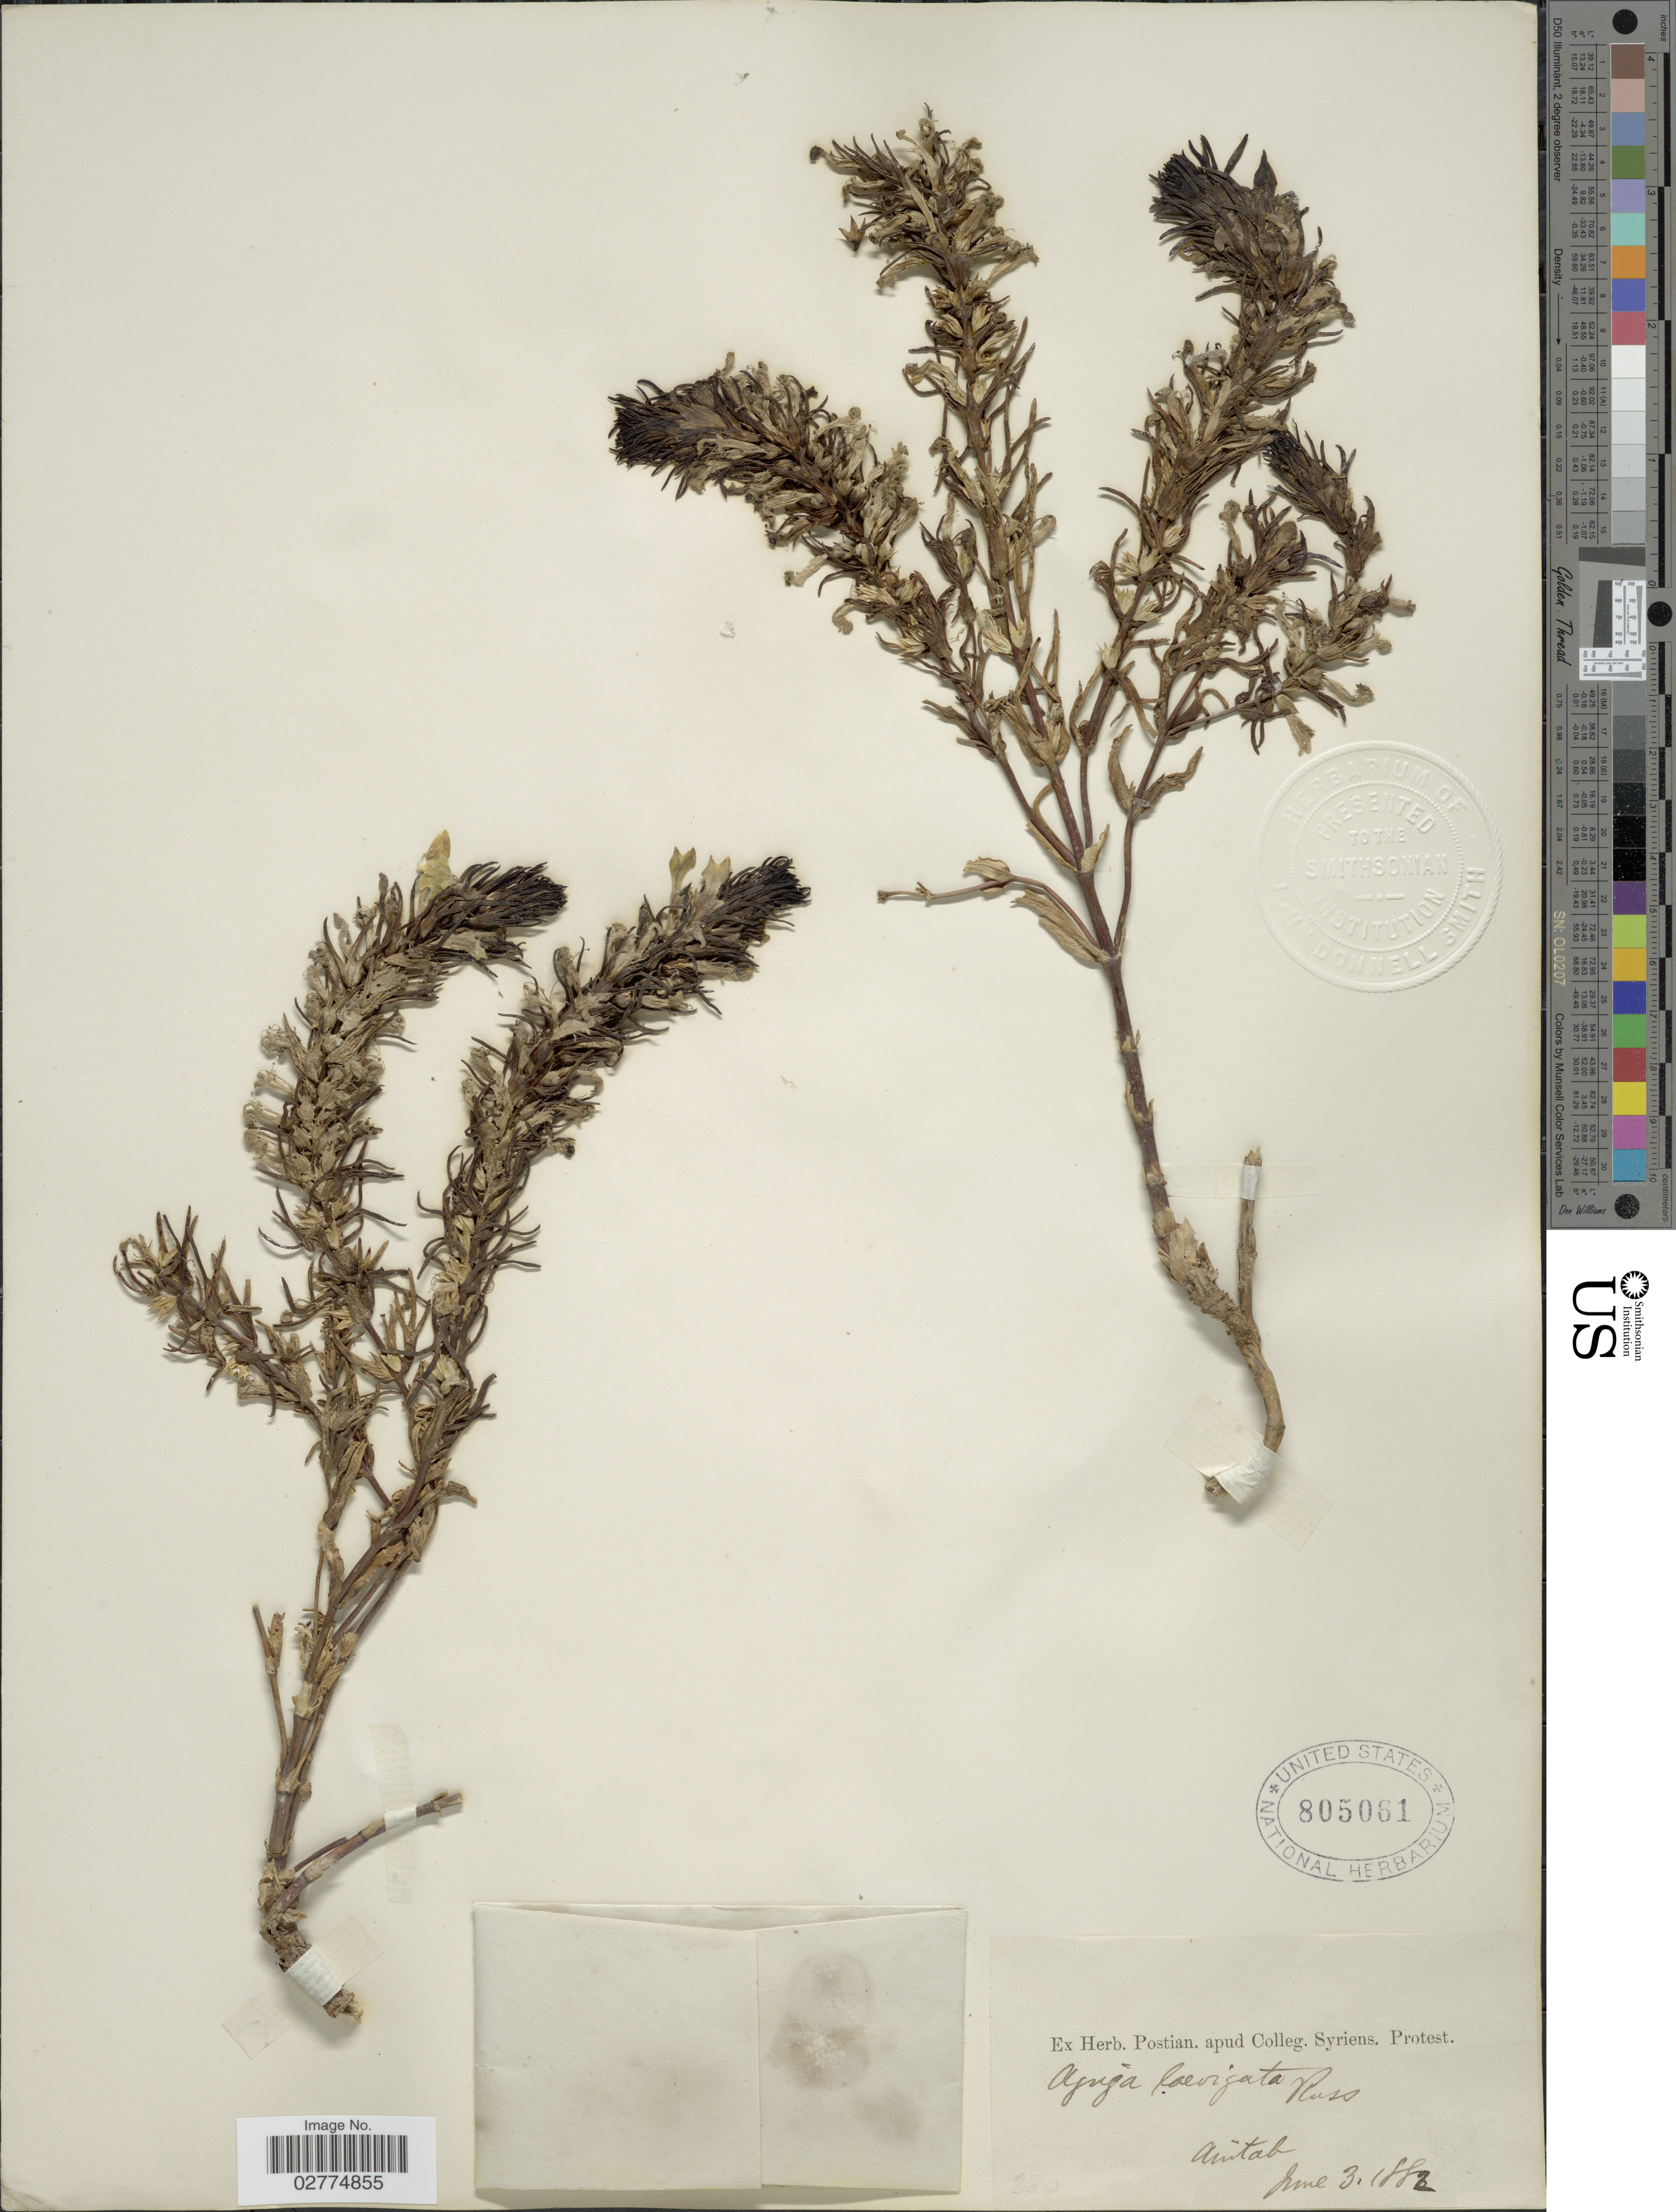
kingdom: Plantae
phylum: Tracheophyta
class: Magnoliopsida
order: Lamiales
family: Lamiaceae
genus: Ajuga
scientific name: Ajuga laevigata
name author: (Banks & Sol.) Boiss.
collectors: ex herb. Postian. apud Colleg. Syriens. Protest. USE "Fannie P. A. Shepard" (10308853) AS PRIMARY COLLECTOR INSTEAD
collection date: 1882-06-03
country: Turkey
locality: Aintab.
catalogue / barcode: US 805061